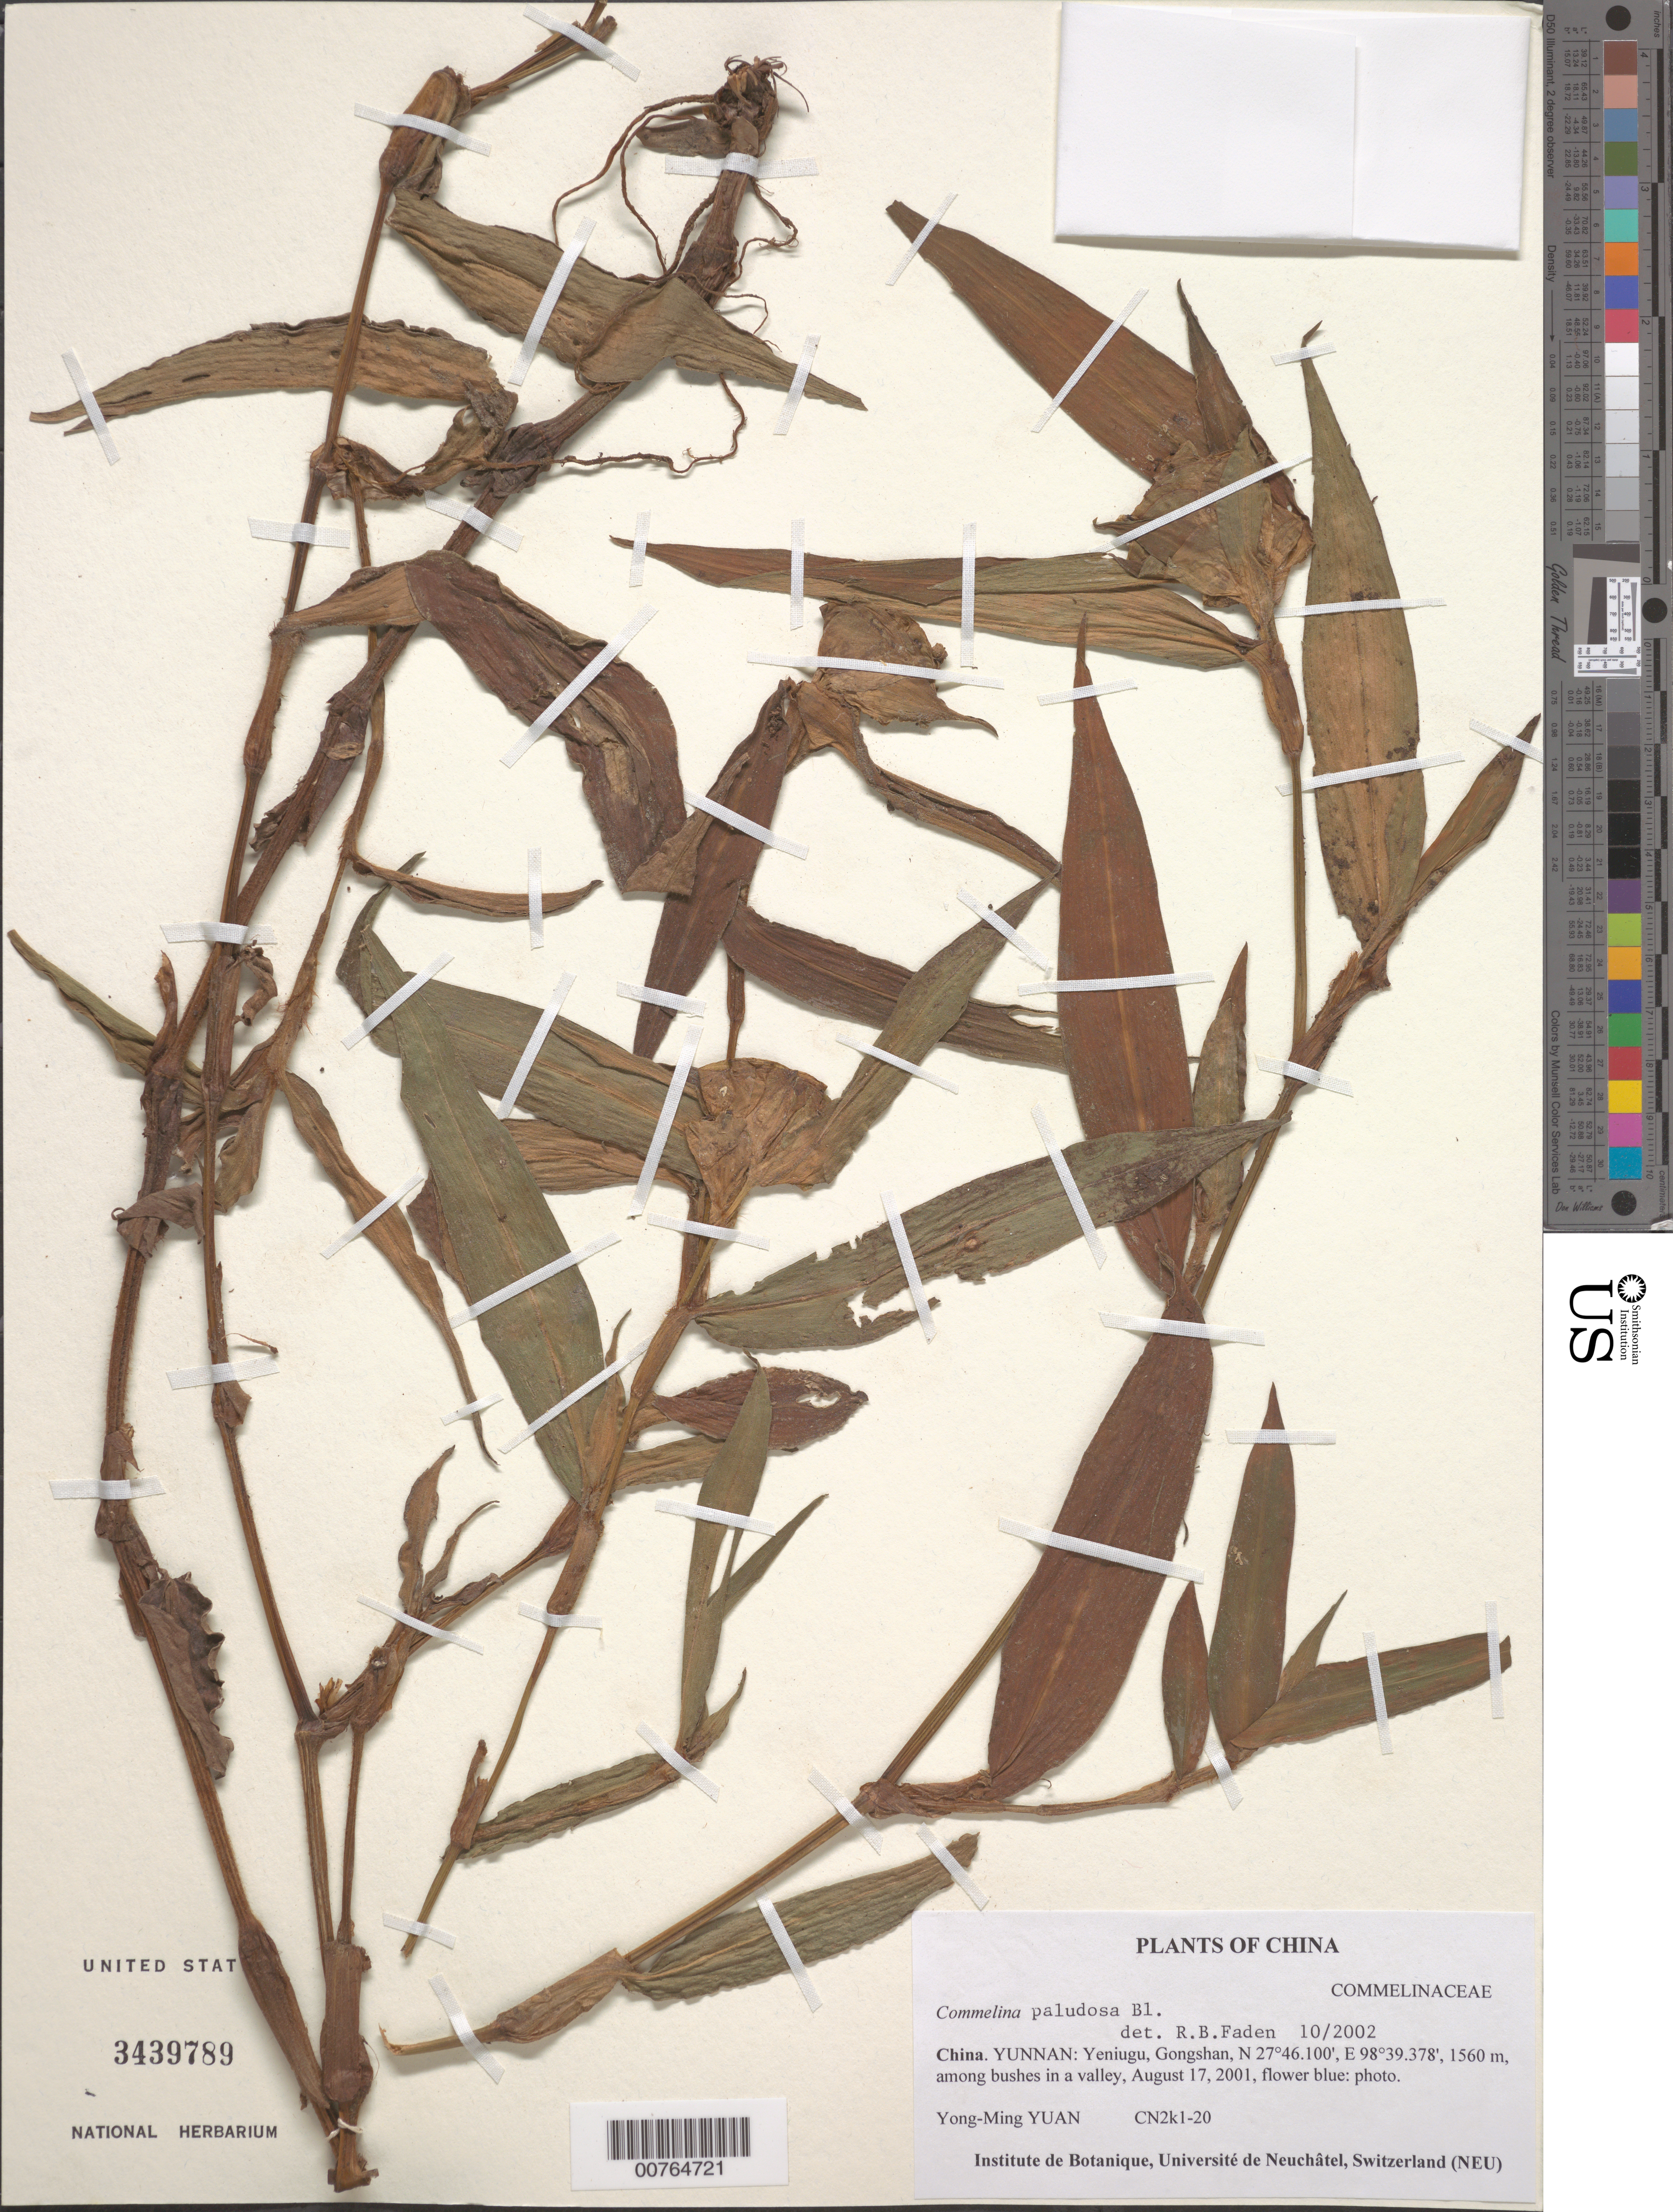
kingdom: Plantae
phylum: Tracheophyta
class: Liliopsida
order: Commelinales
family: Commelinaceae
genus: Commelina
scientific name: Commelina paludosa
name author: Blume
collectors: Y. M. Yuan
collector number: CN2k1-20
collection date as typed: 17 Aug 2001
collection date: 2001-08-17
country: China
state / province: Yunnan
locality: Yeniugu, Gongshan.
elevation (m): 1560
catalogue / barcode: US 3439789